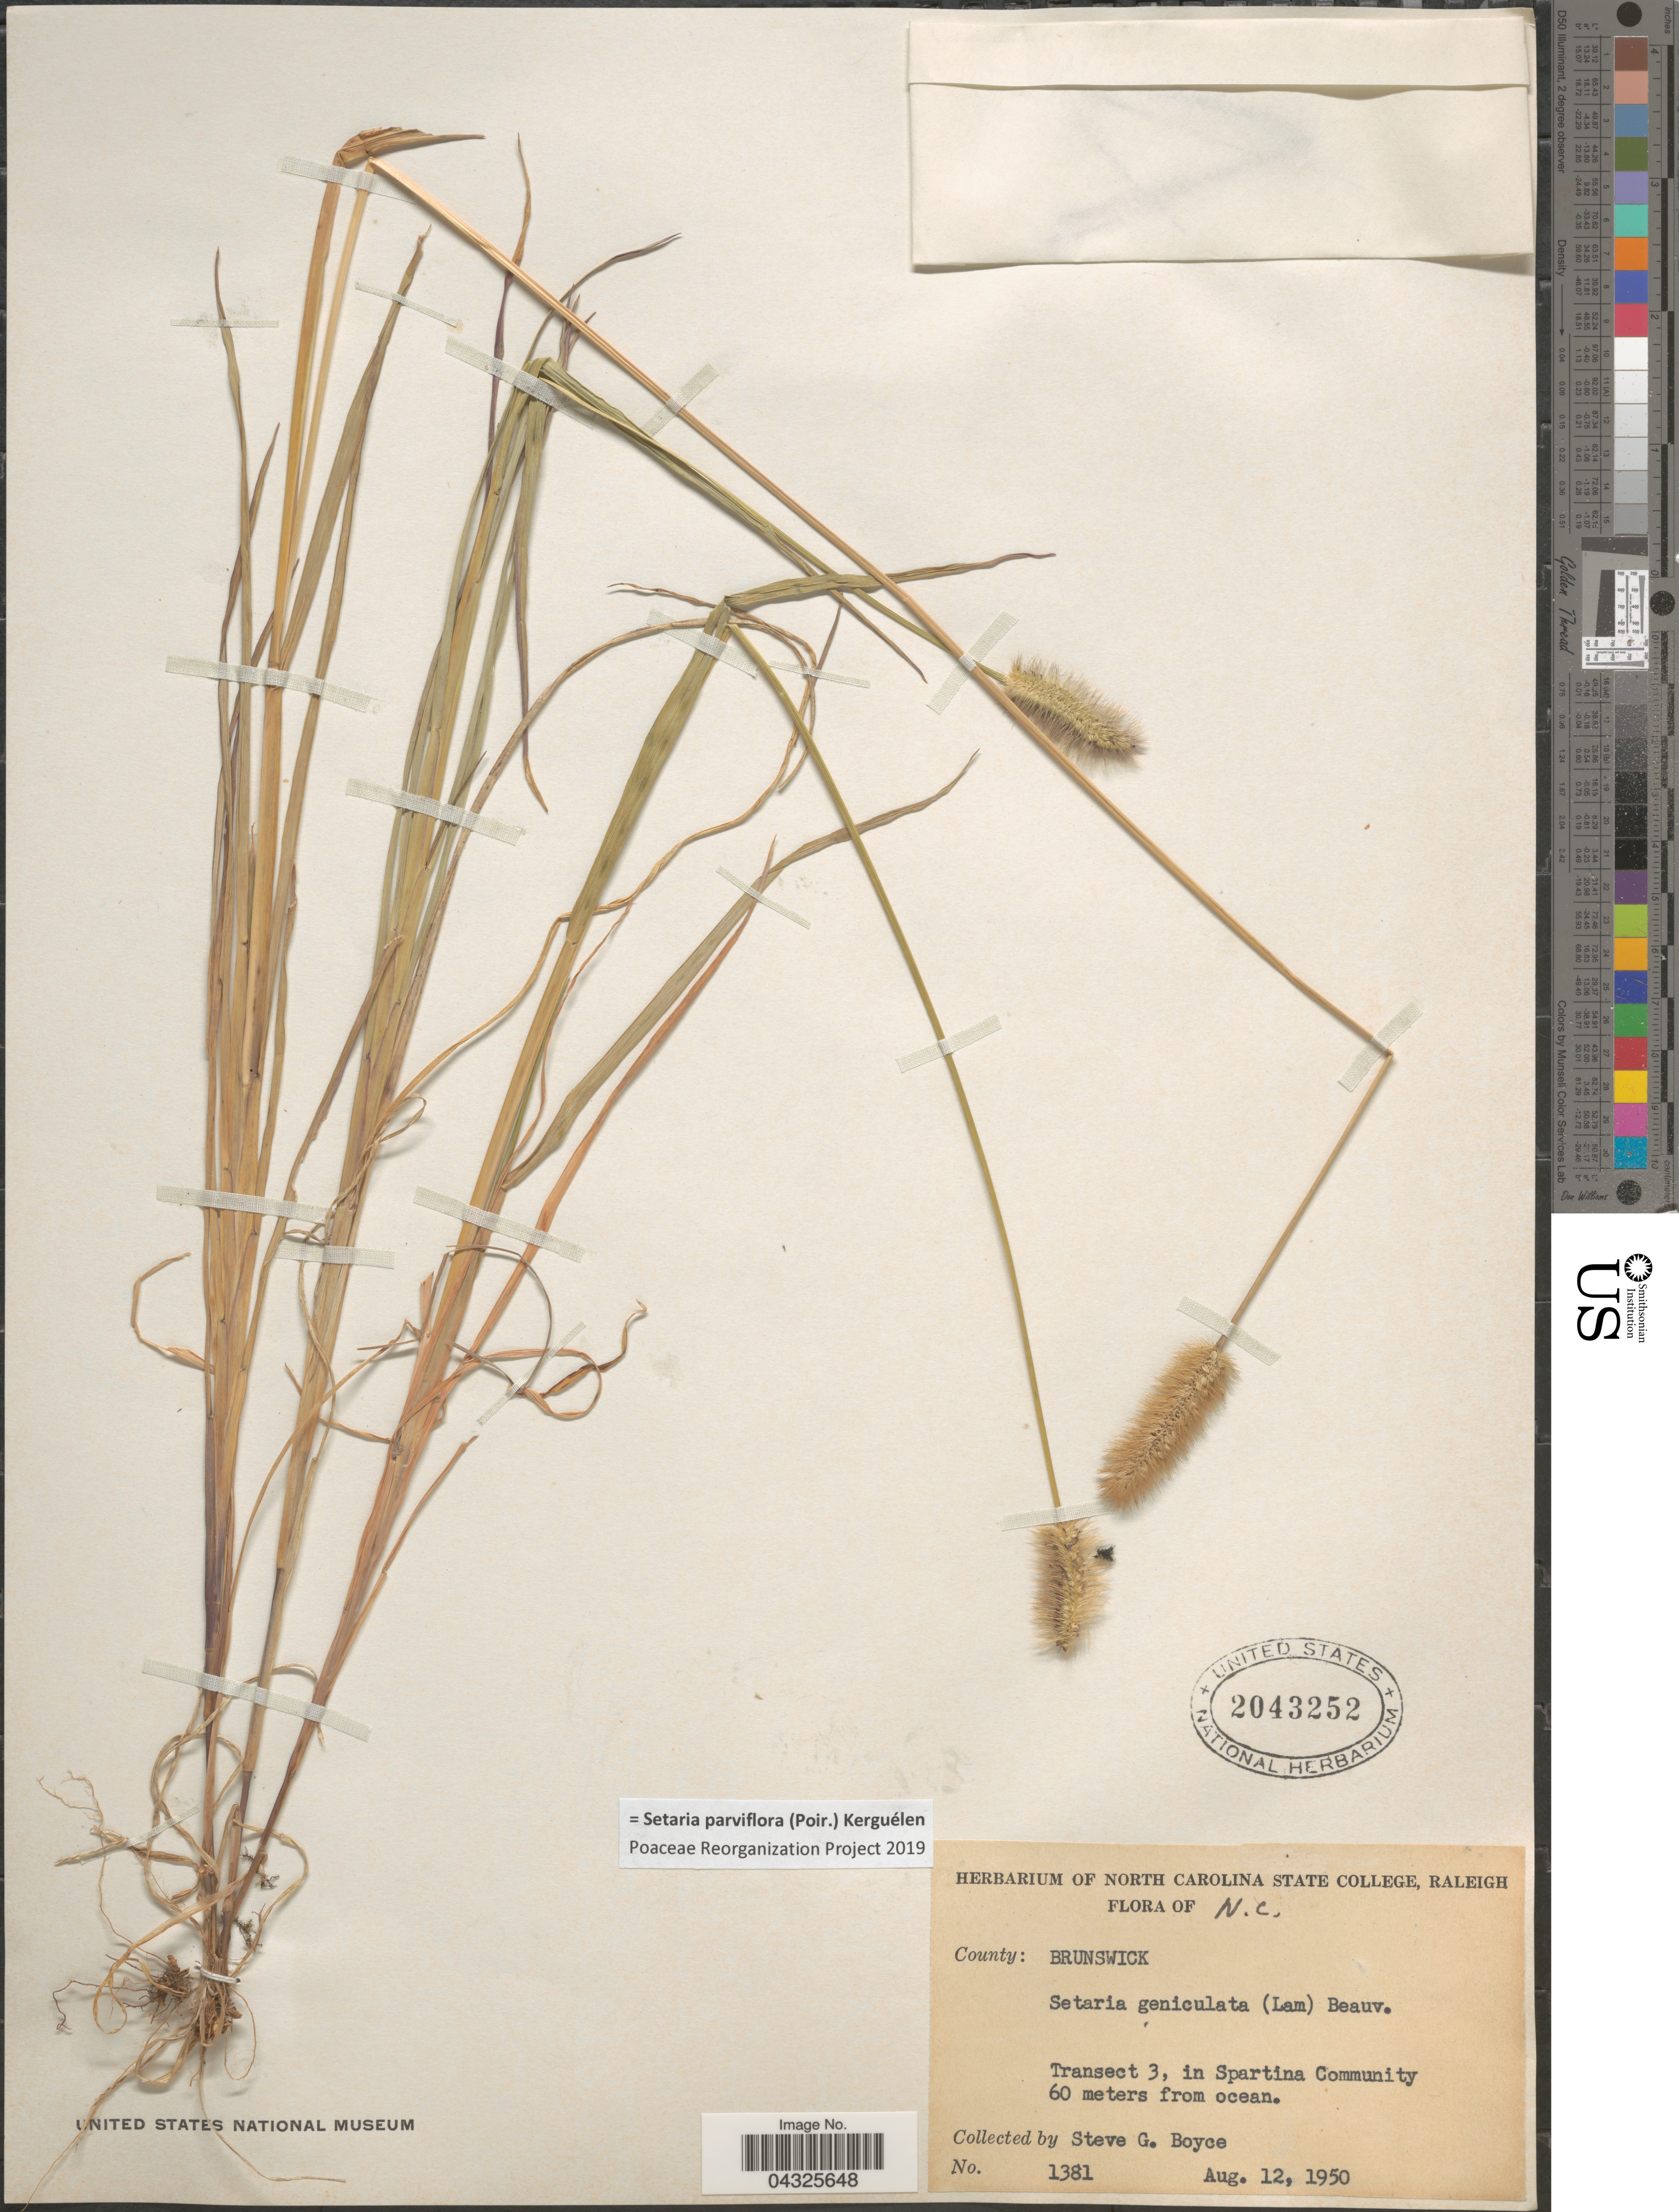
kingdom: Plantae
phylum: Tracheophyta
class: Liliopsida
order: Poales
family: Poaceae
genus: Setaria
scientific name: Setaria parviflora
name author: (Poir.) Kerguélen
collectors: S. Boyce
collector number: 1381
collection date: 1950-08-12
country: United States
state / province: North Carolina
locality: County: Brunswick. Transect 3, in Spartina Community.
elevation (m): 60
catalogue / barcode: US 2043252